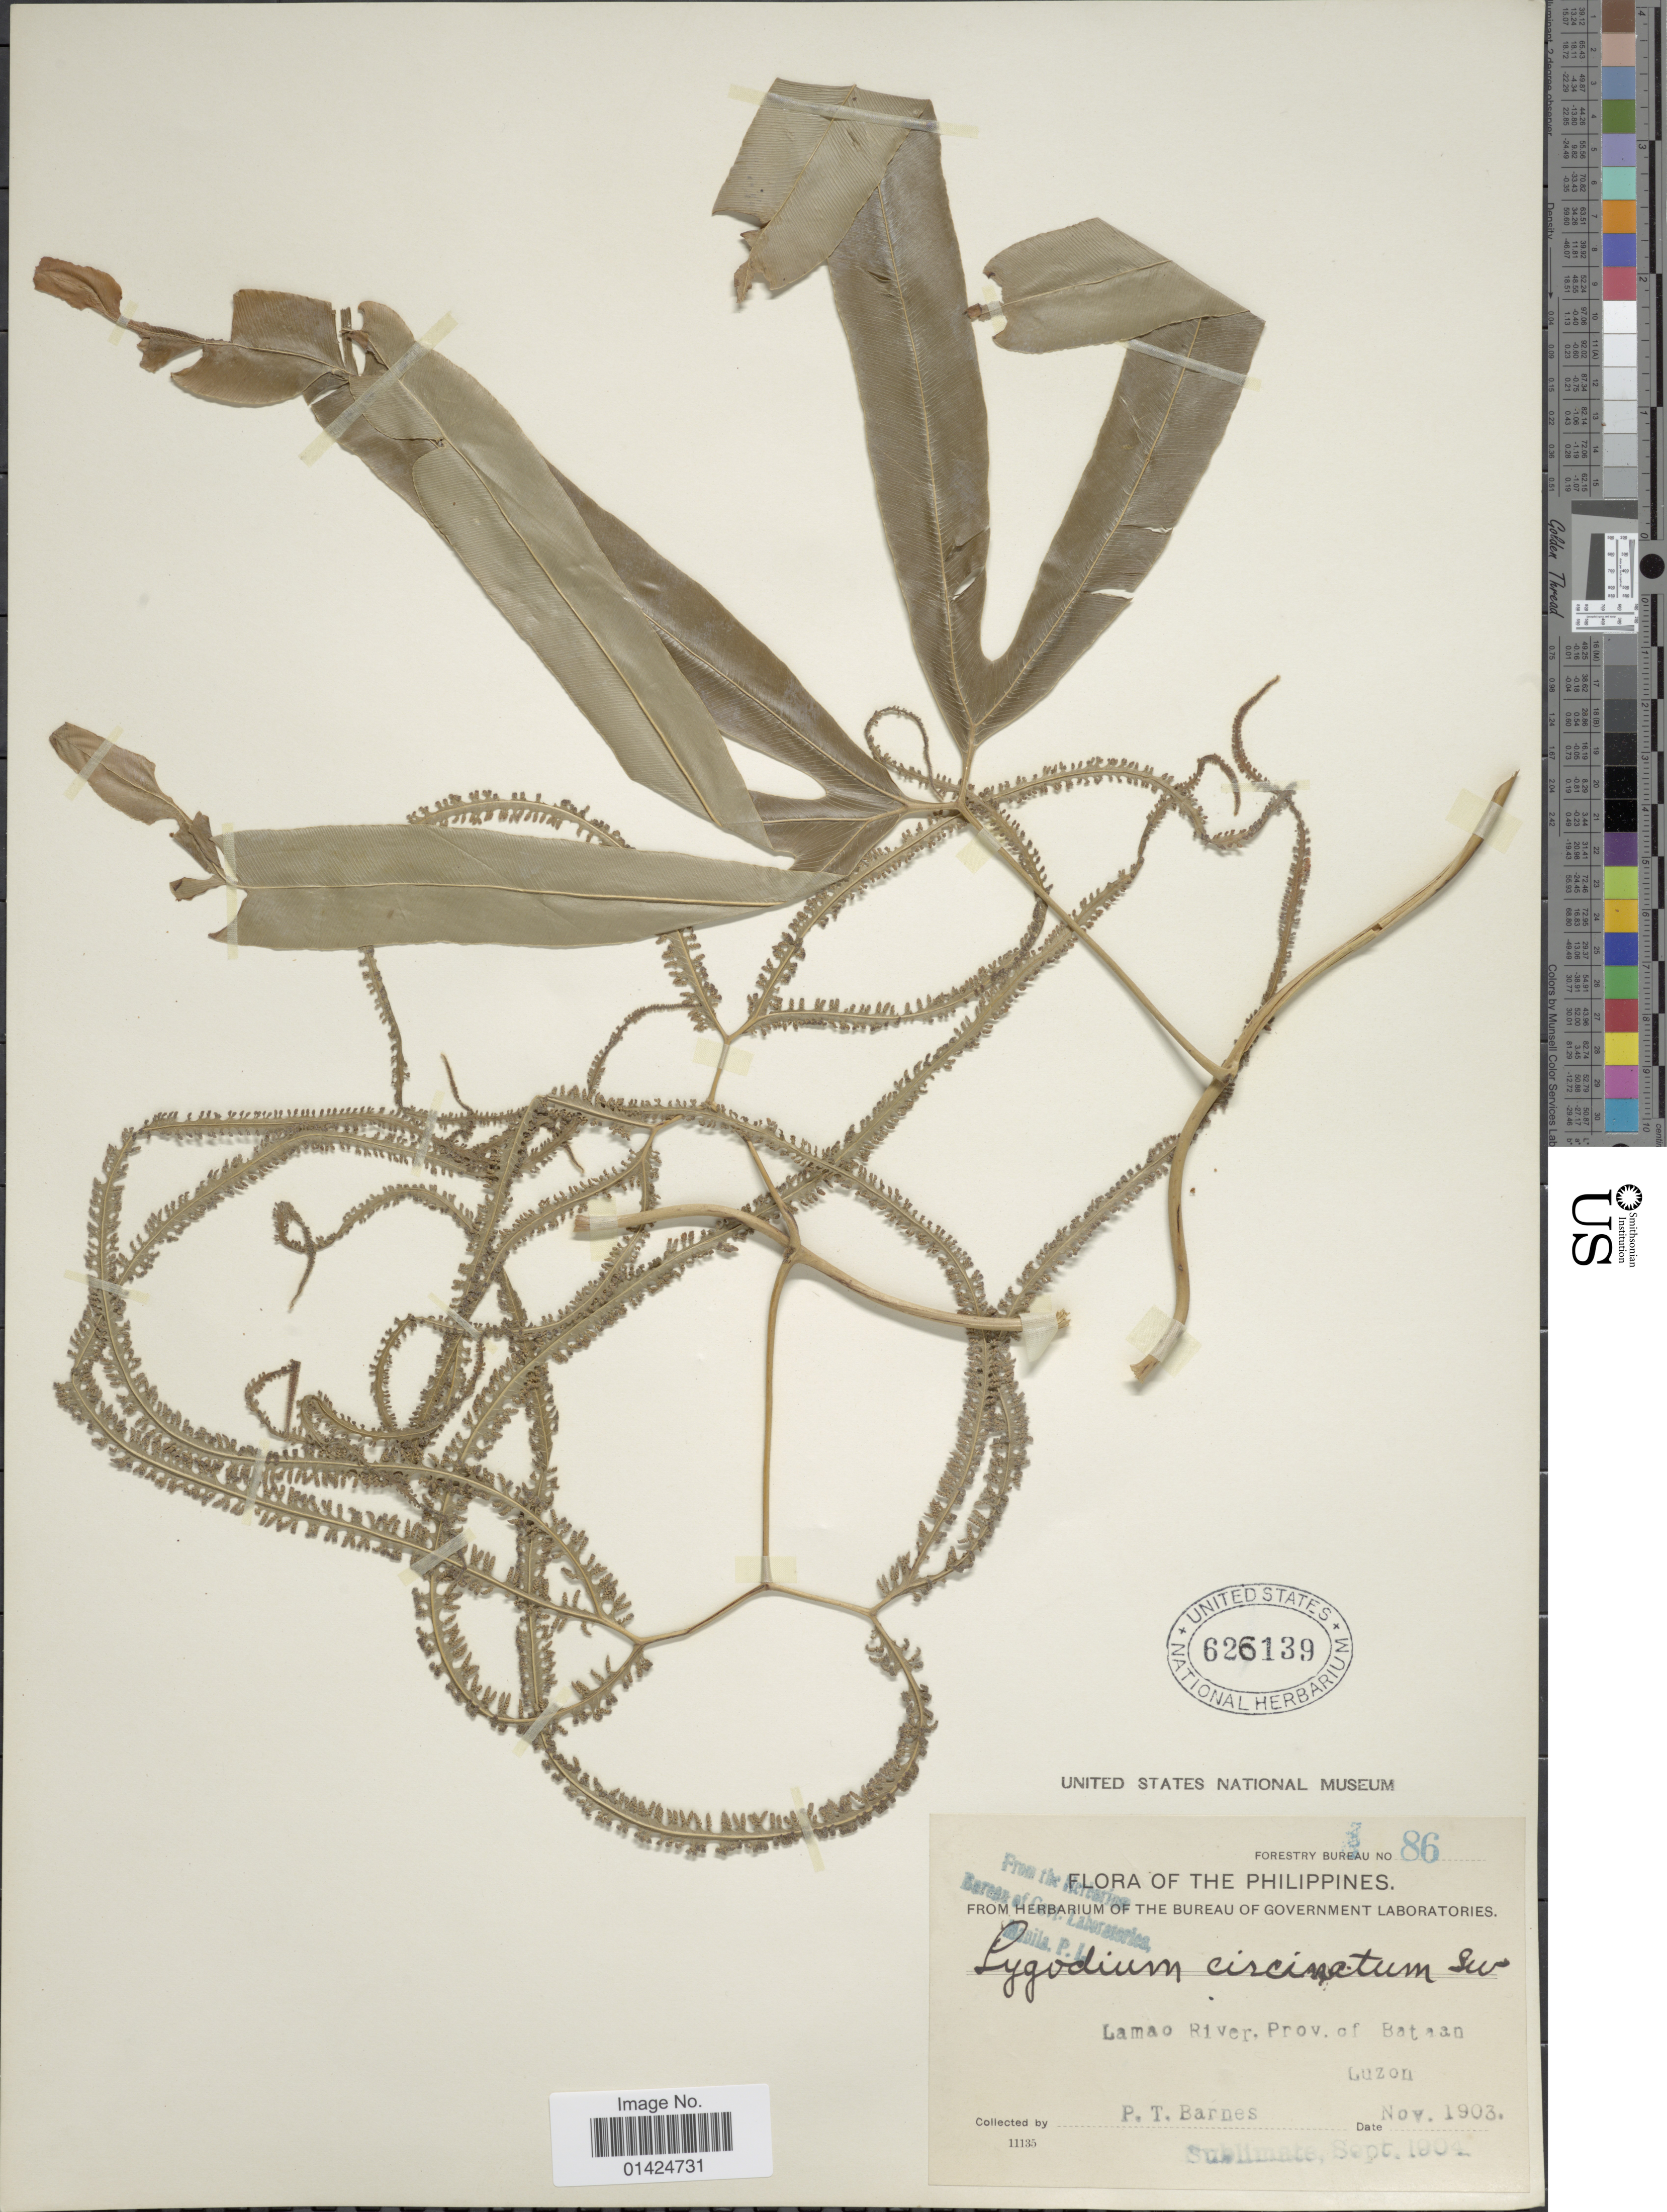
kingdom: Plantae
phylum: Tracheophyta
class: Polypodiopsida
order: Schizaeales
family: Lygodiaceae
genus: Lygodium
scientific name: Lygodium circinnatum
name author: (Burm. f.) Sw.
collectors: P. Barnes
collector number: Forestry Bureau 86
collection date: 1903-11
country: Philippines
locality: LamaoRiver. Prov. of Bataan.Luzon.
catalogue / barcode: US 626139